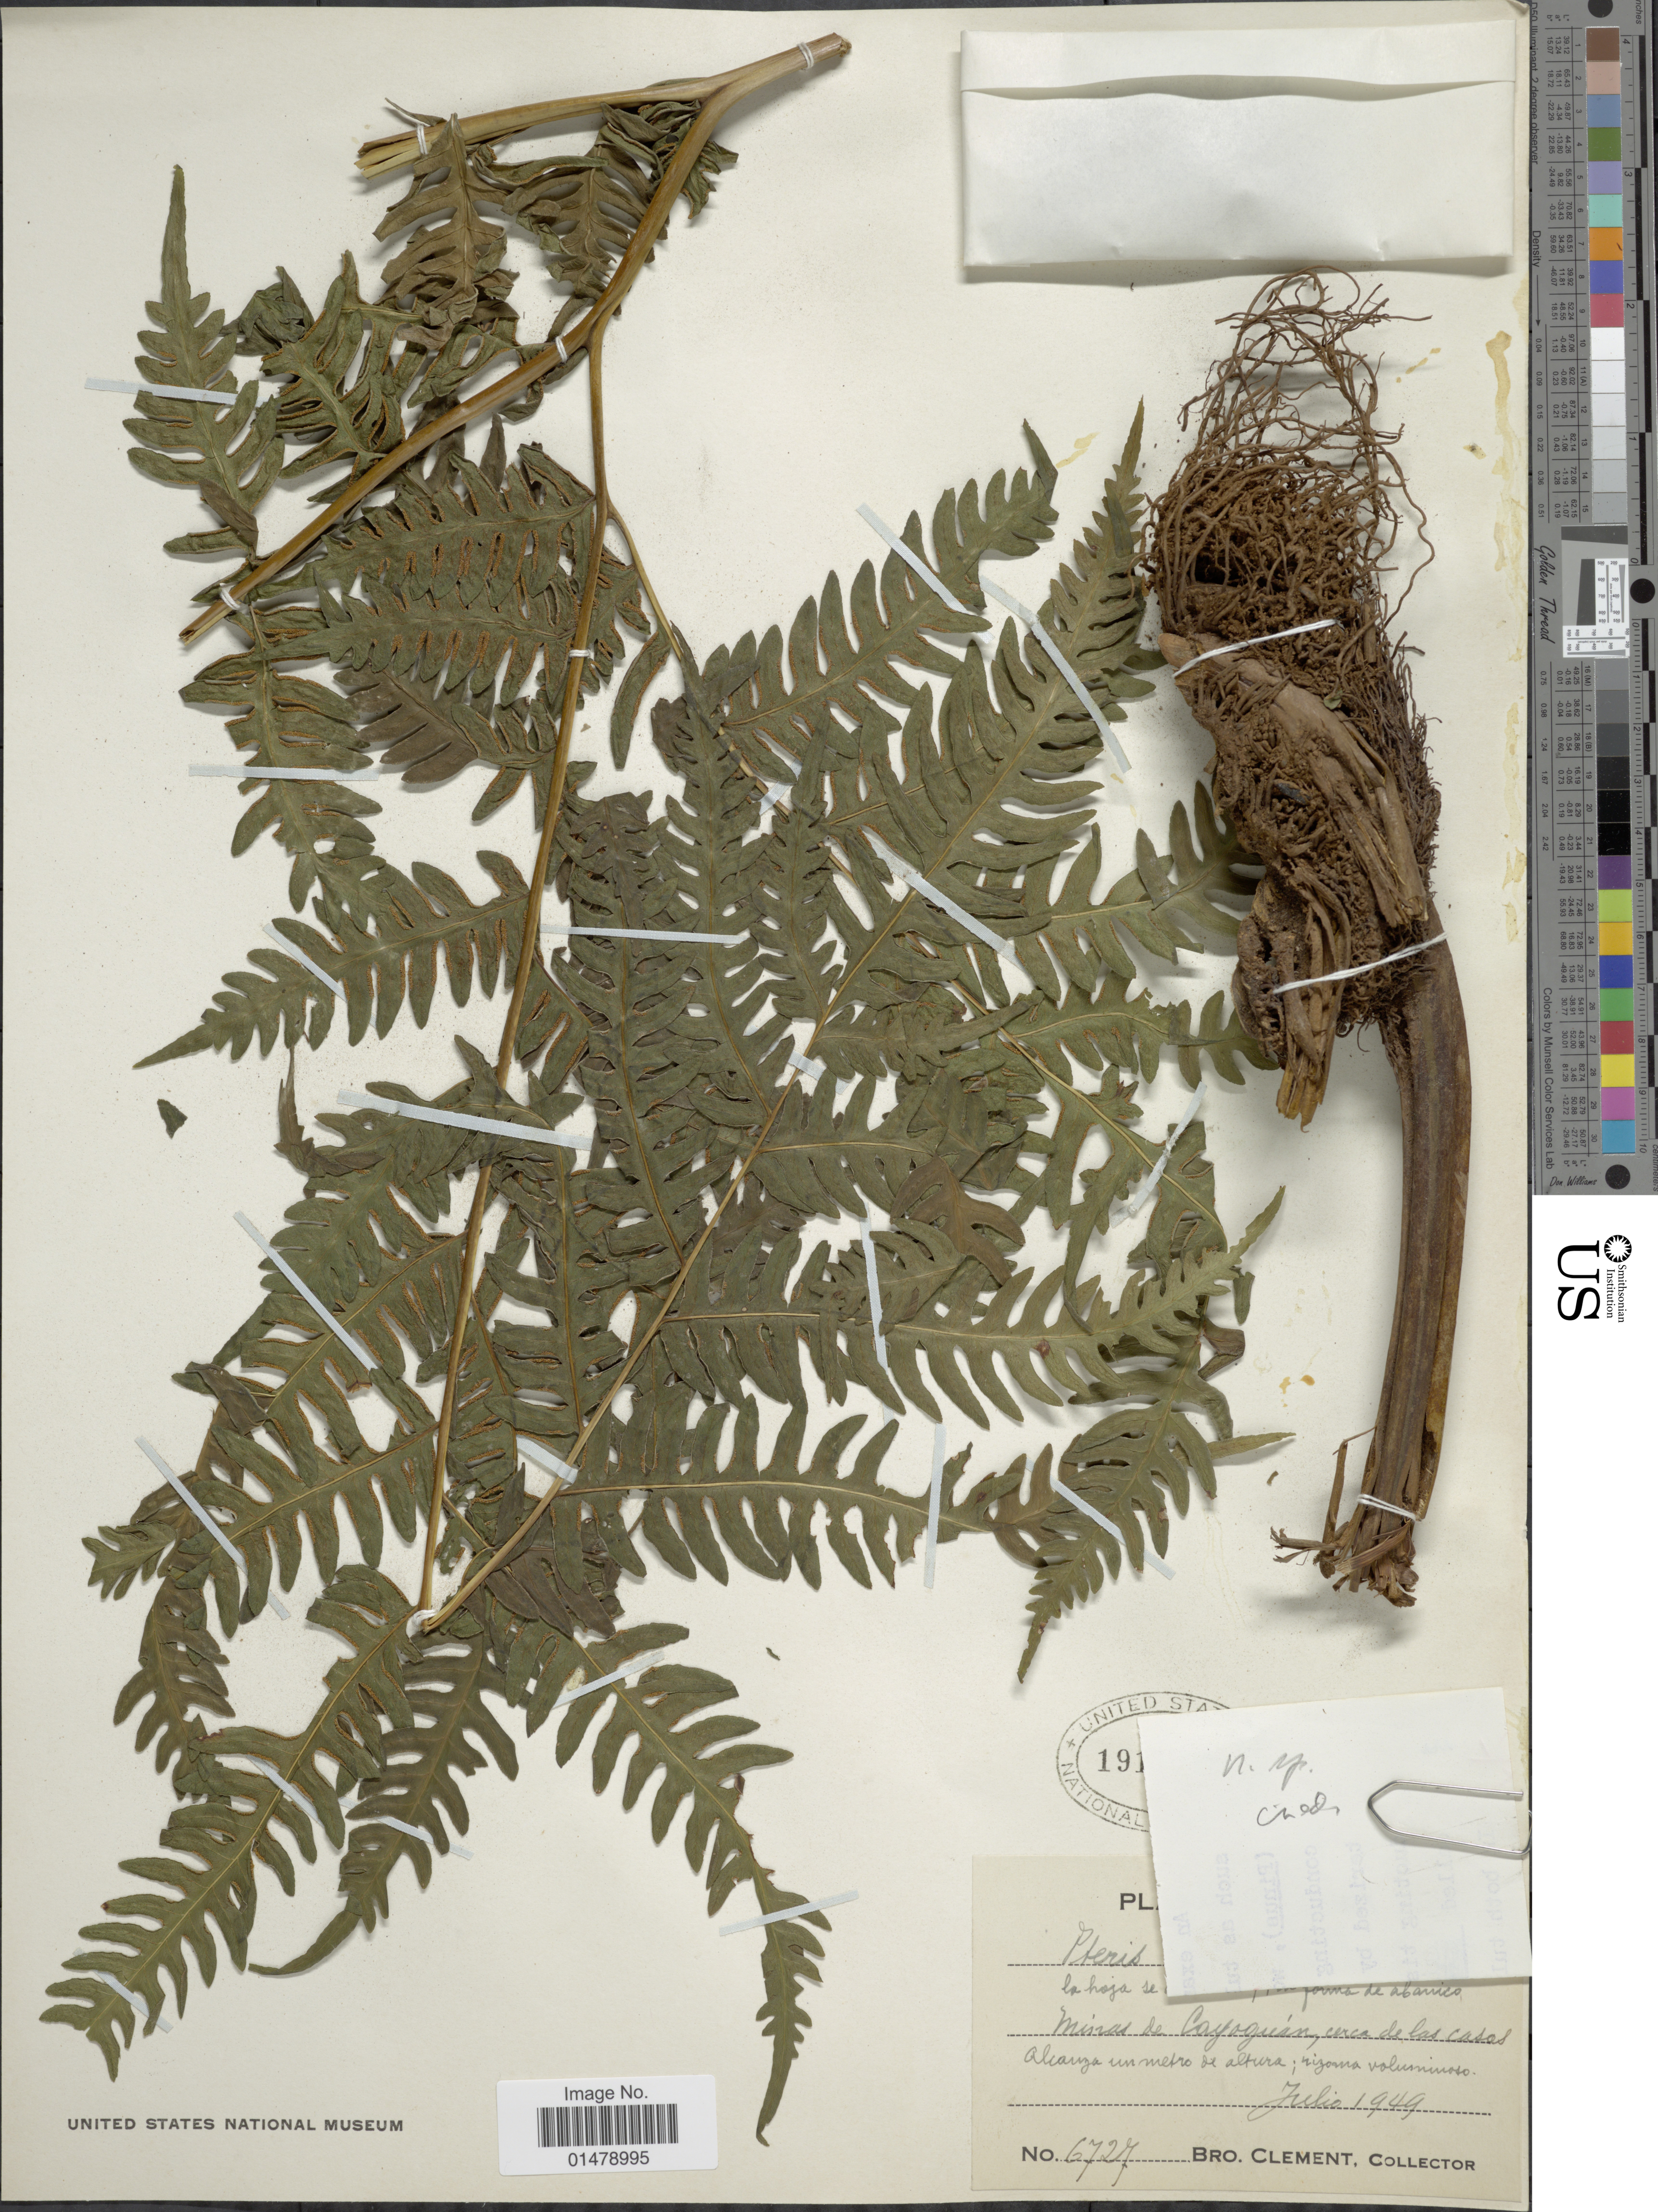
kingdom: Plantae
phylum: Tracheophyta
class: Polypodiopsida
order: Polypodiales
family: Pteridaceae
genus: Pteris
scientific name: Pteris sp.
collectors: B. Clement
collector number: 6727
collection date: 1949-07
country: United States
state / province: New York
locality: Minas de Cayoguan, cerca de las casas alcarraza a un metro de altura.